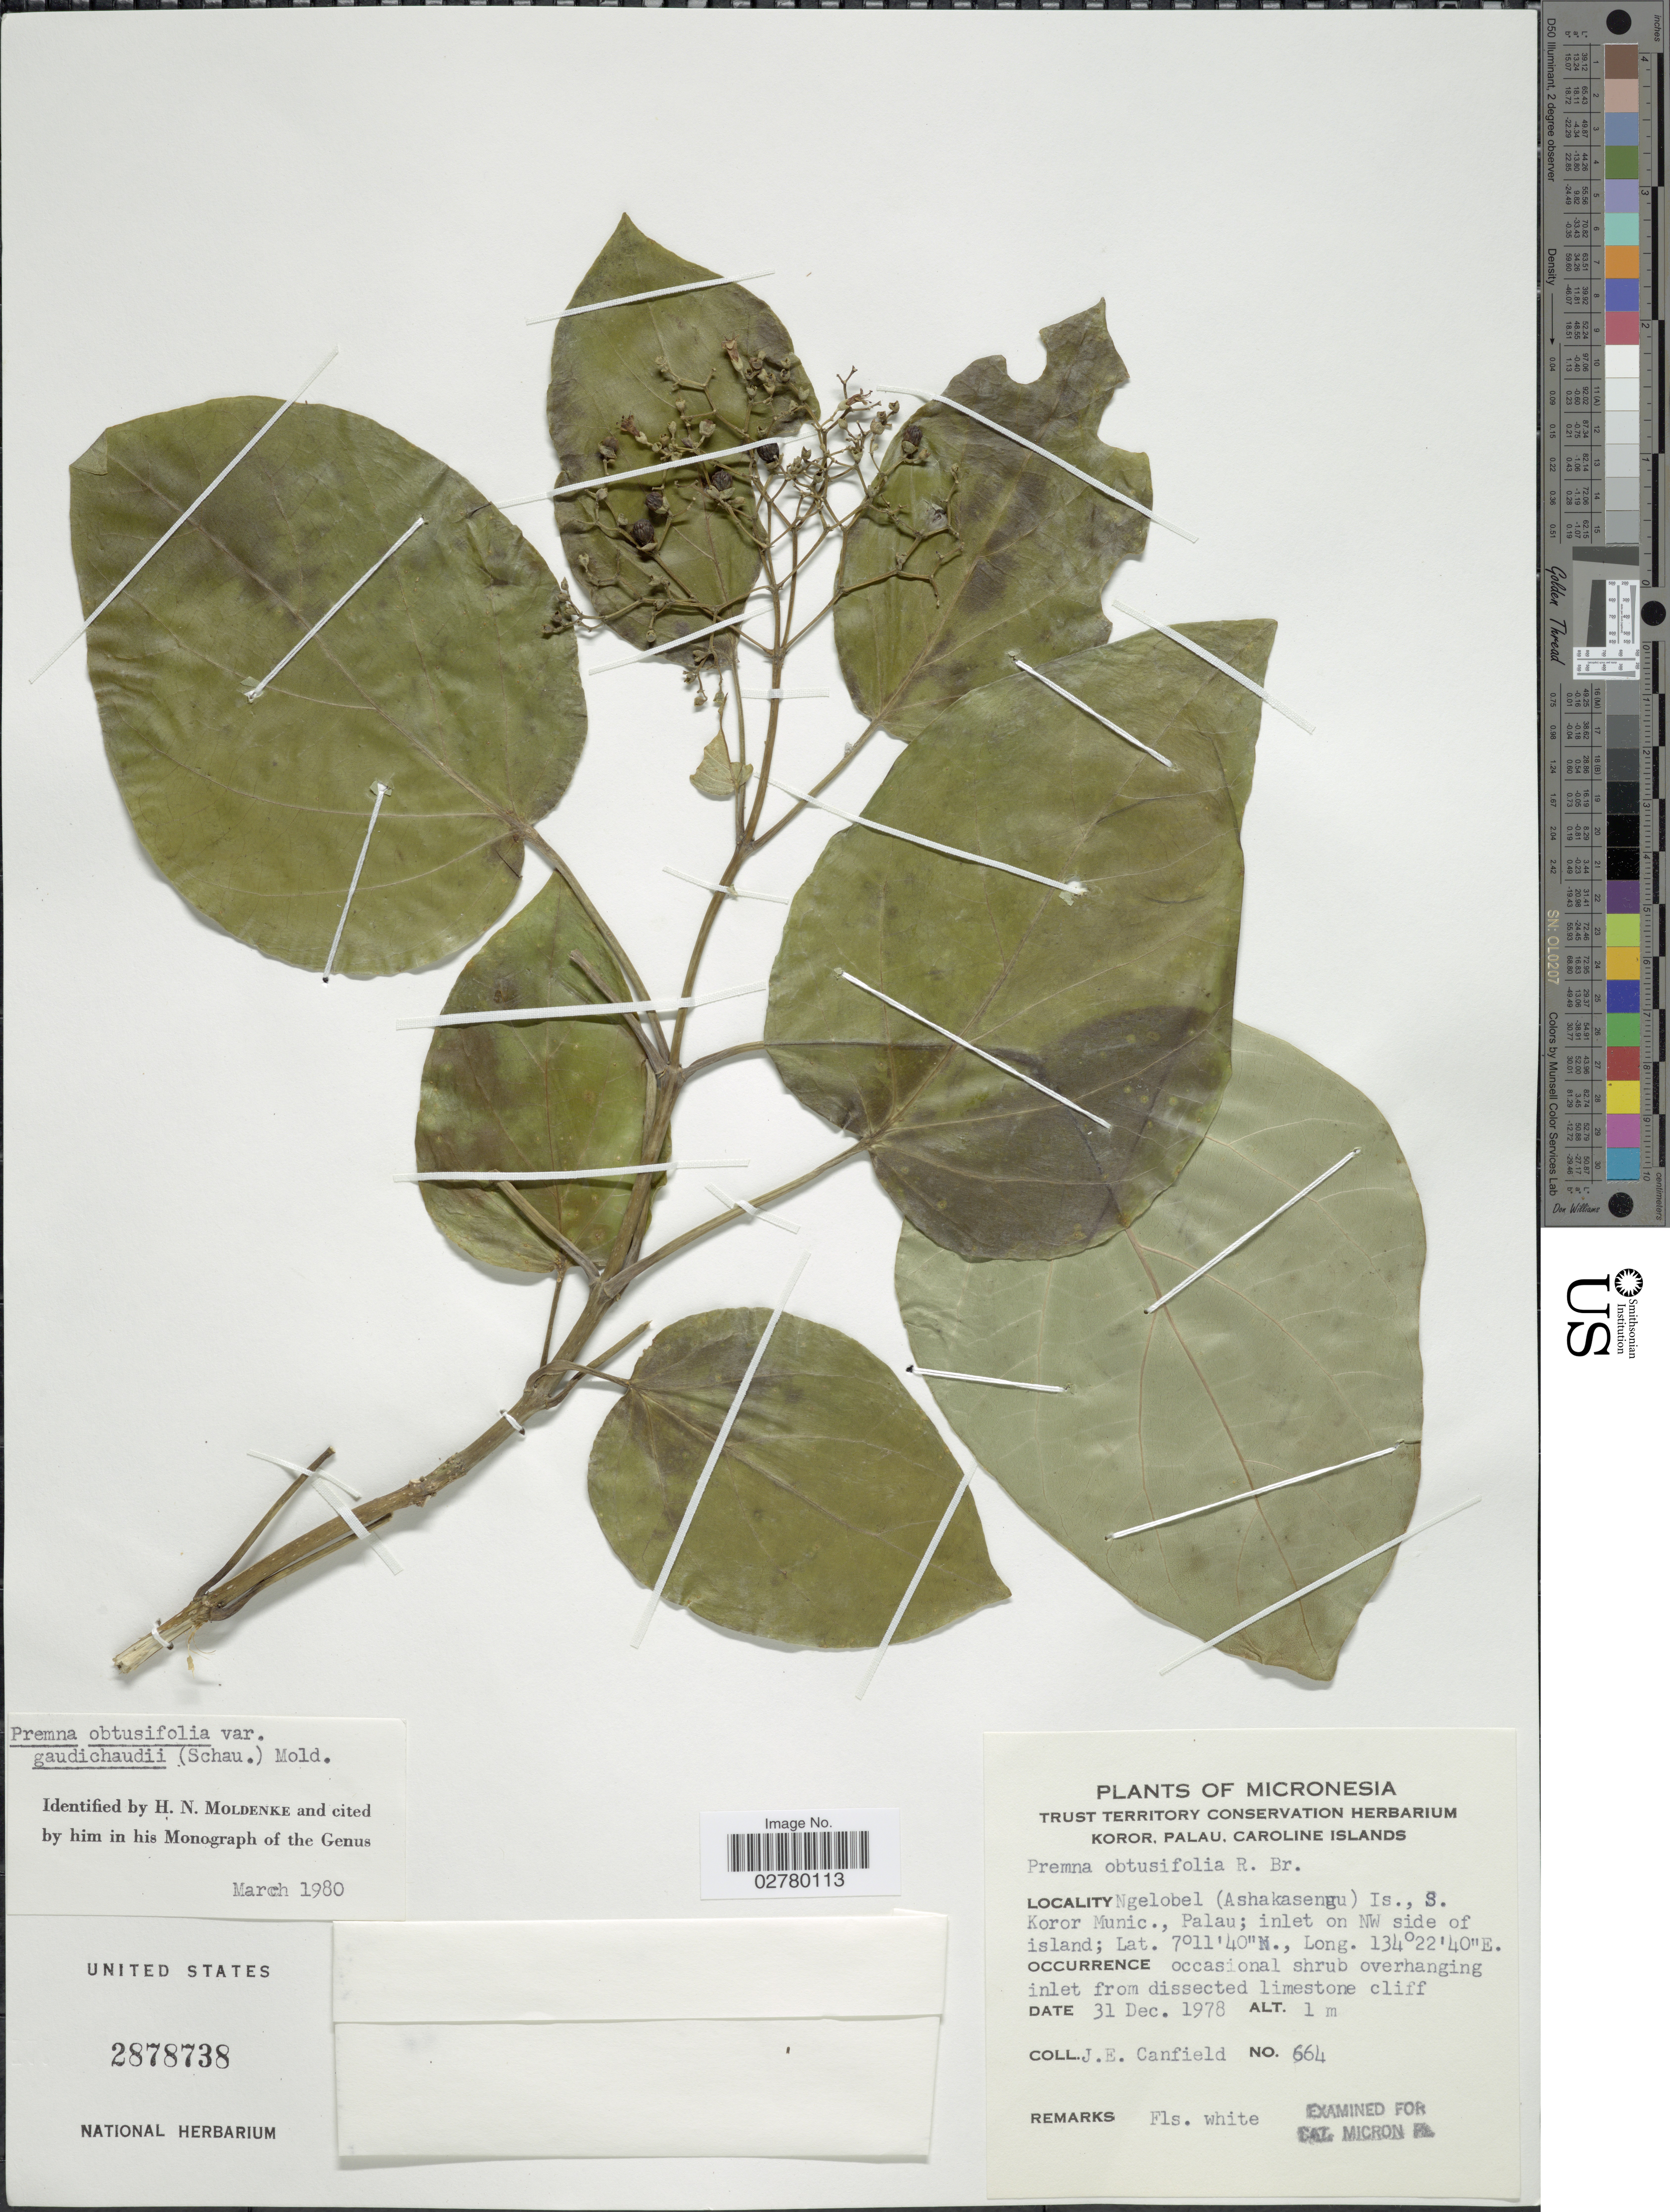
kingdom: Plantae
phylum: Tracheophyta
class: Magnoliopsida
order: Lamiales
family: Lamiaceae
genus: Premna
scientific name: Premna obtusifolia var. gaudichaudii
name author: (Schauer) Moldenke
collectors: J. E. Canfield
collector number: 664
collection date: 1978-12-31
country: Palau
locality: Micronesia. Ngelobel (Ashakasengu) Is., S. Koror Munic., Palau; inlet on NW side of island.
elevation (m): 1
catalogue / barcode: US 2878738